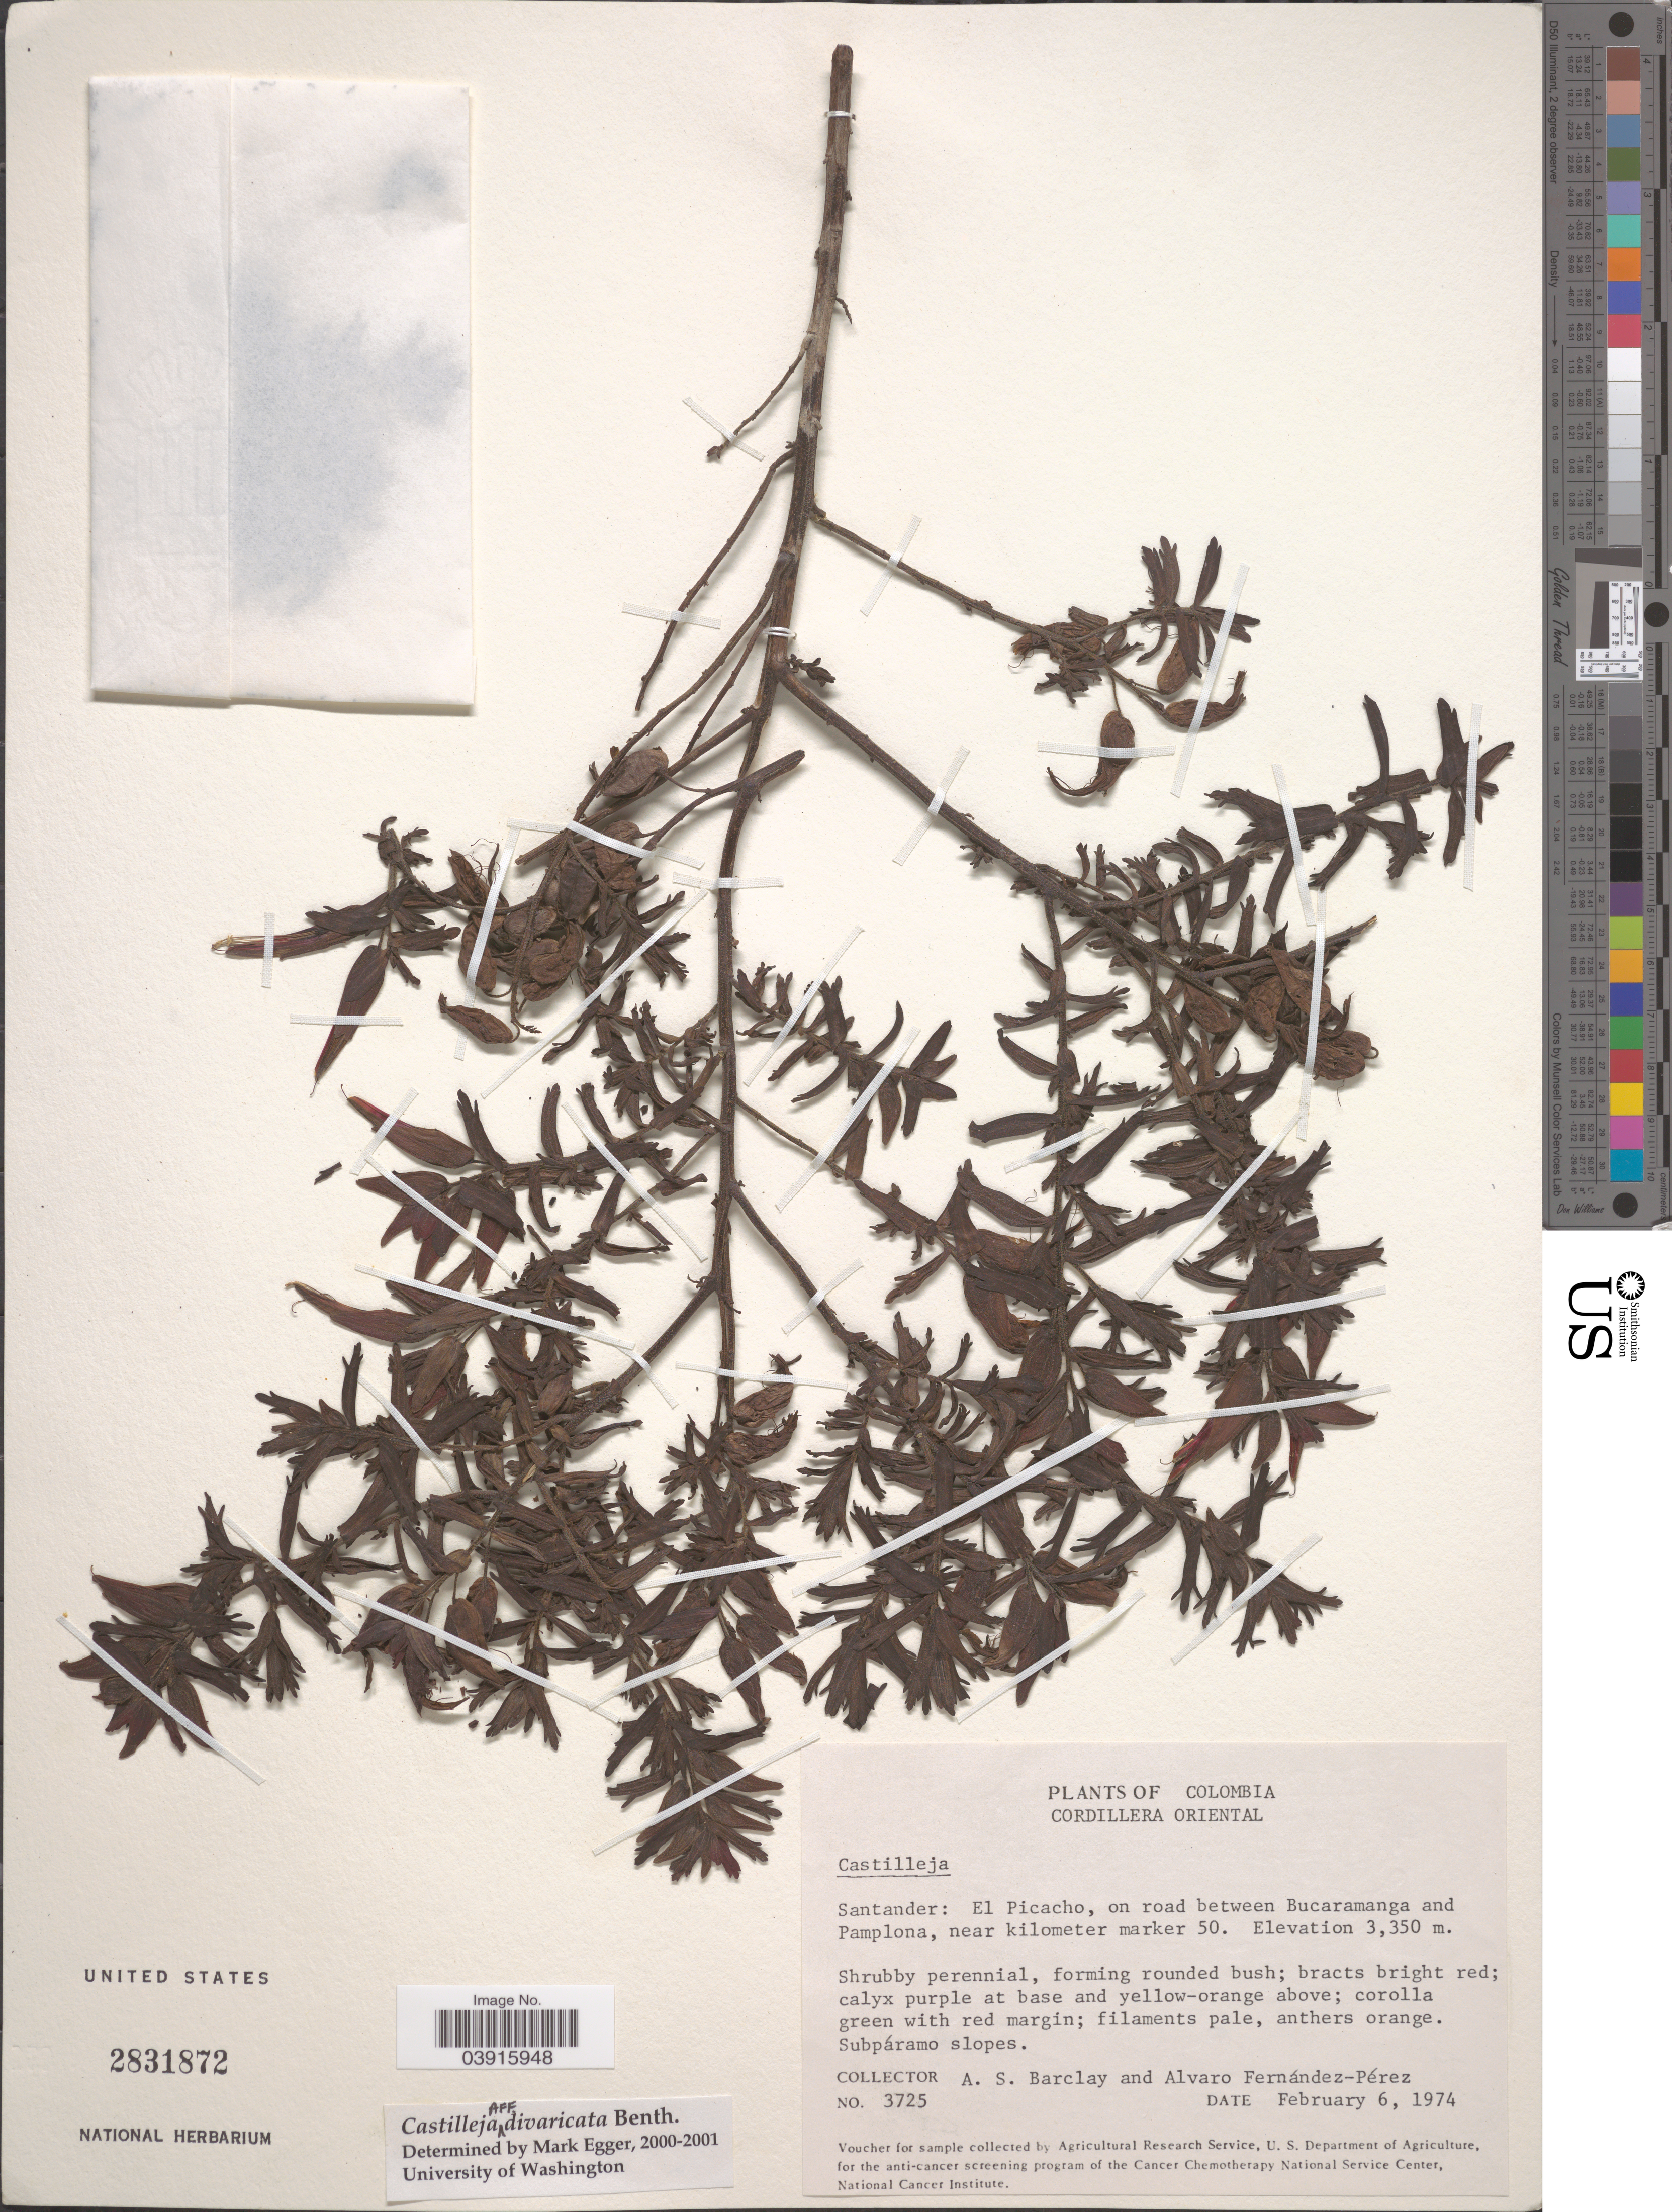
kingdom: Plantae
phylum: Tracheophyta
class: Magnoliopsida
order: Lamiales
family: Orobanchaceae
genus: Castilleja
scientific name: Castilleja divaricata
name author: Benth.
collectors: A. S. Barclay & A. Fernández-Pérez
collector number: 3725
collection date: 1974-02-06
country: Colombia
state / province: Santander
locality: Cordillera Oriental. El Picacho, on road between Bucaramanga and Pamplona, near kilometer marker 50.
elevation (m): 3350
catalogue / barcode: US 2831872